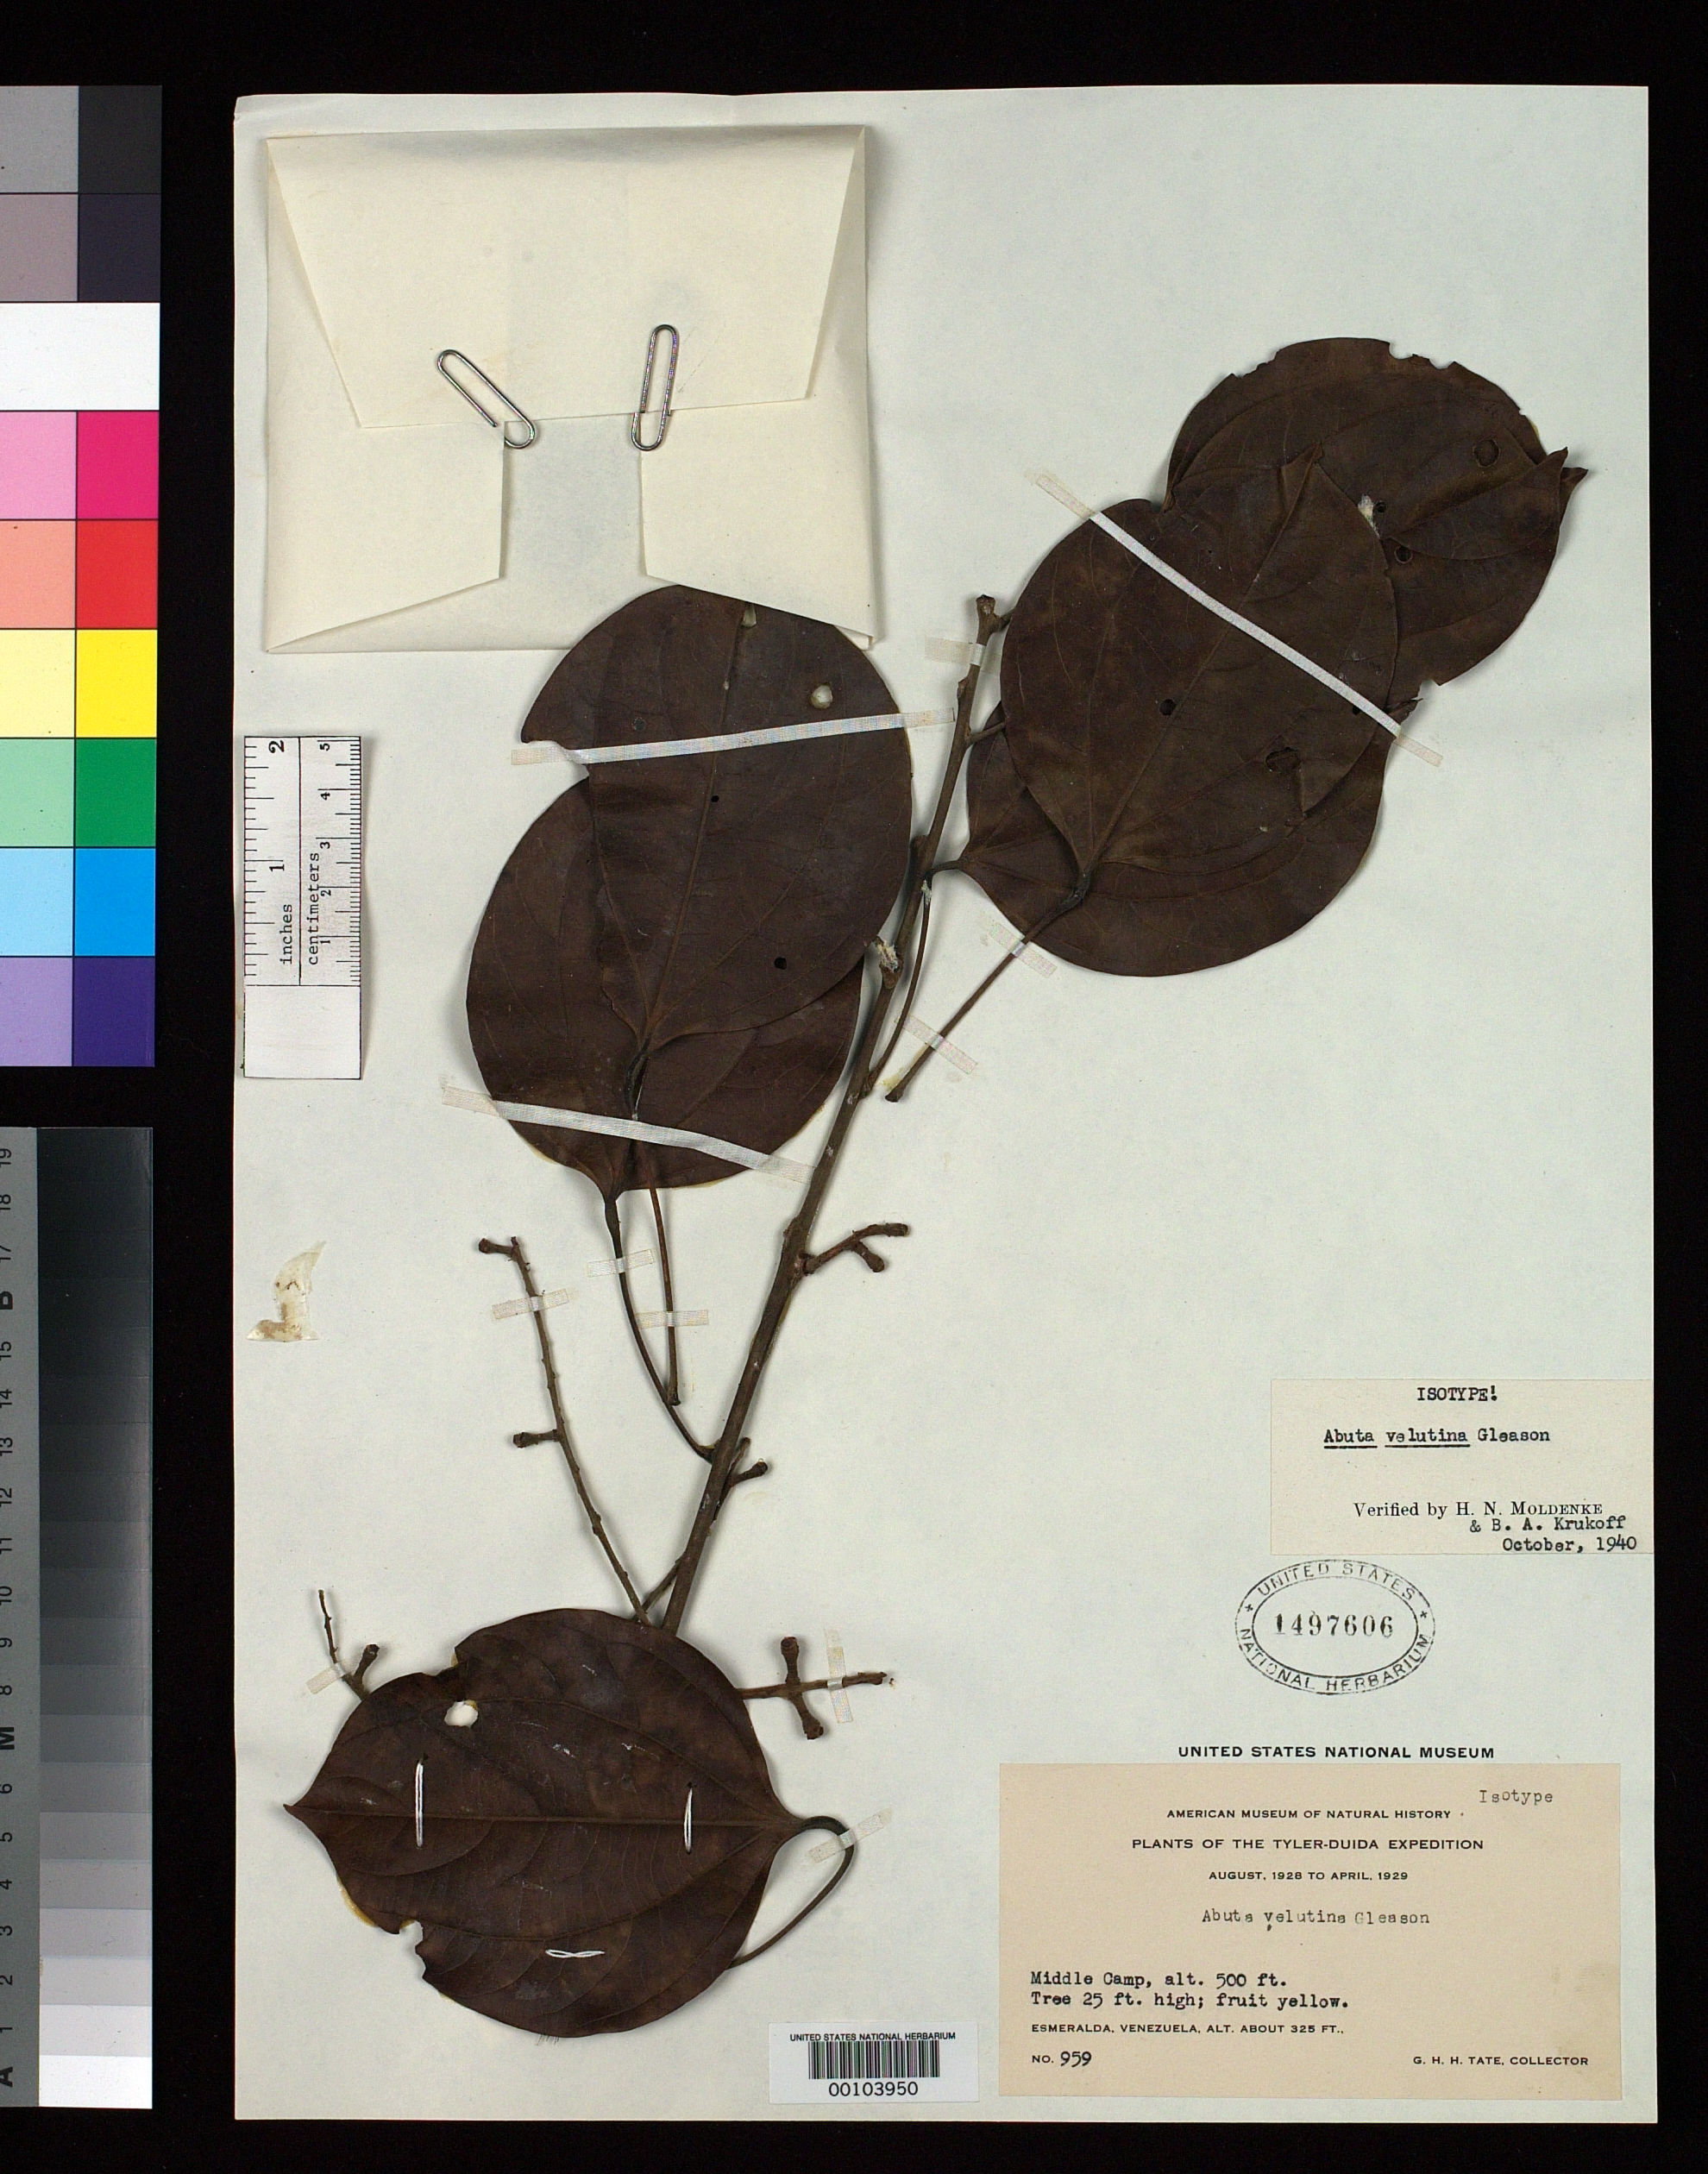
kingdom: Plantae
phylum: Tracheophyta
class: Magnoliopsida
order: Ranunculales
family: Menispermaceae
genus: Abuta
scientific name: Abuta velutina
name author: Gleason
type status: Isotype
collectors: G. H. H.Tate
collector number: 959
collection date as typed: Aug 1928 to -- Apr 1929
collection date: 1928-08/1929-04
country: Ecuador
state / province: Esmeraldas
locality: Esmeraldas.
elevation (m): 99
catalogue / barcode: US 1497606